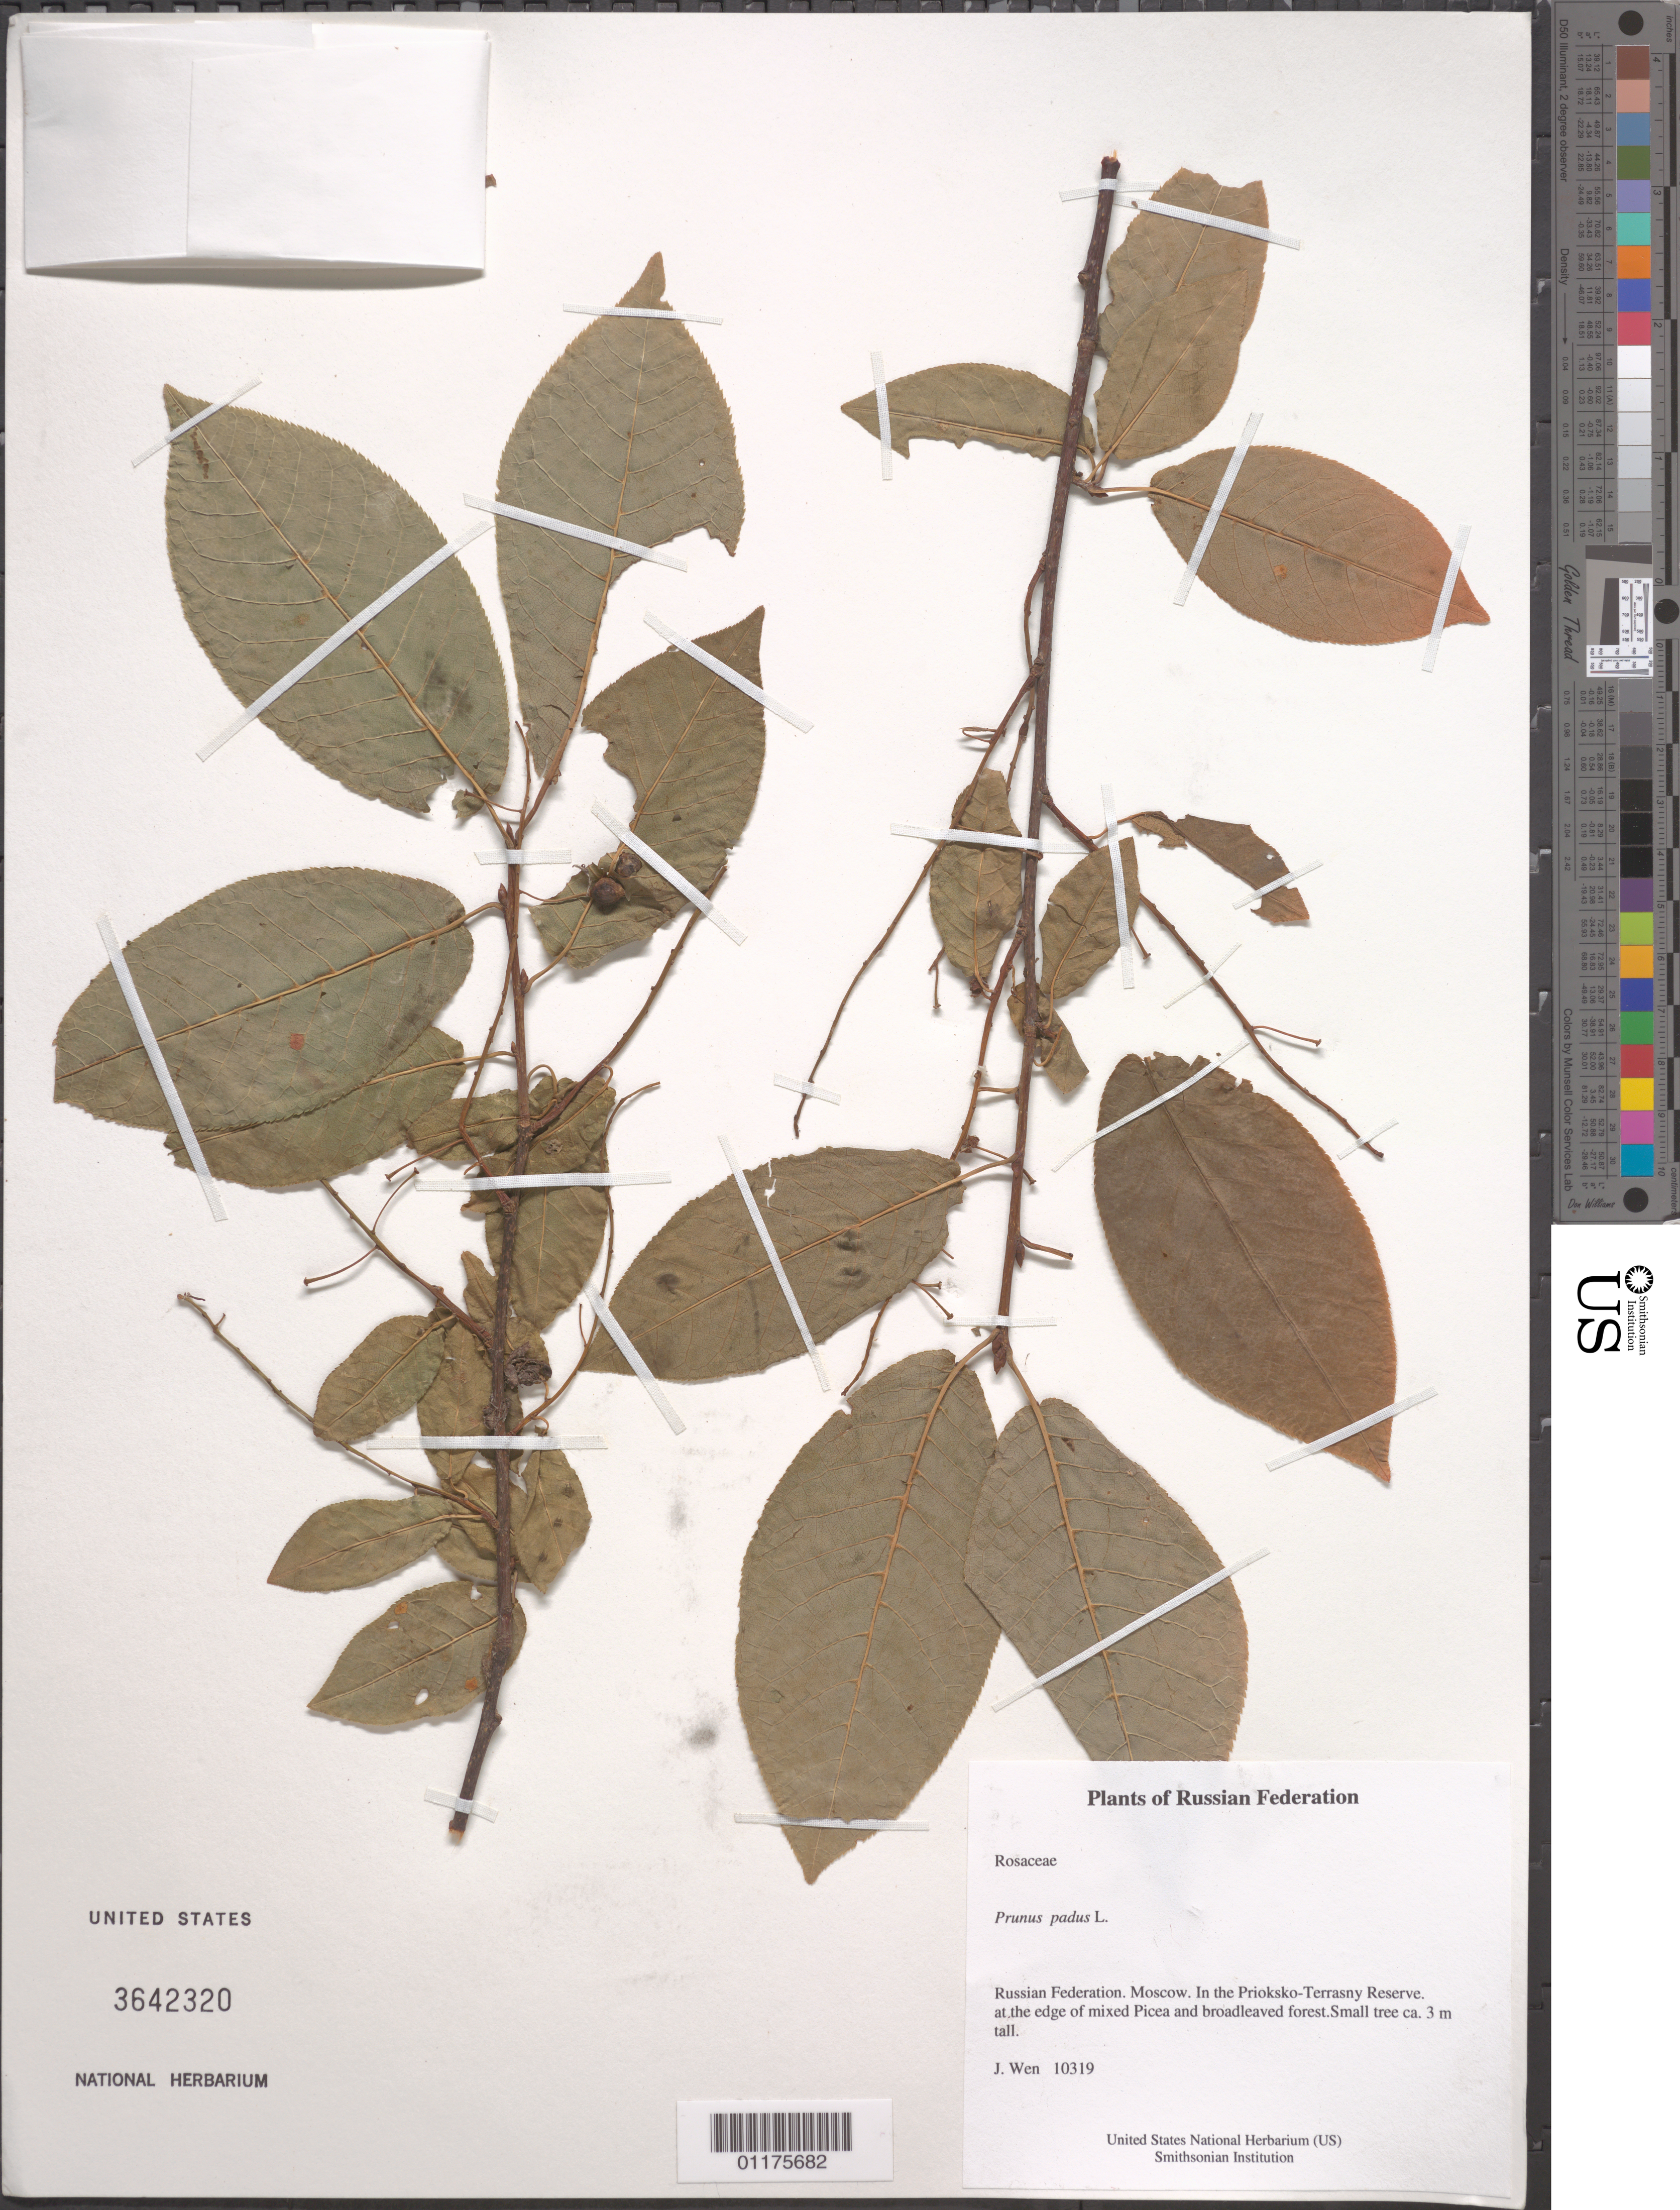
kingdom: Plantae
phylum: Tracheophyta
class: Magnoliopsida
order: Rosales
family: Rosaceae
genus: Prunus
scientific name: Prunus padus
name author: L.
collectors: J. Wen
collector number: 10319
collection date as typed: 28 Jun 2008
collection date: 2008-06-28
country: Russian Federation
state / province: Moscow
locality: In the Prioksko-Terrasny Reserve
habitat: at the edge of mixed Picea and broadleaved forest.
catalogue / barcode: US 3642320